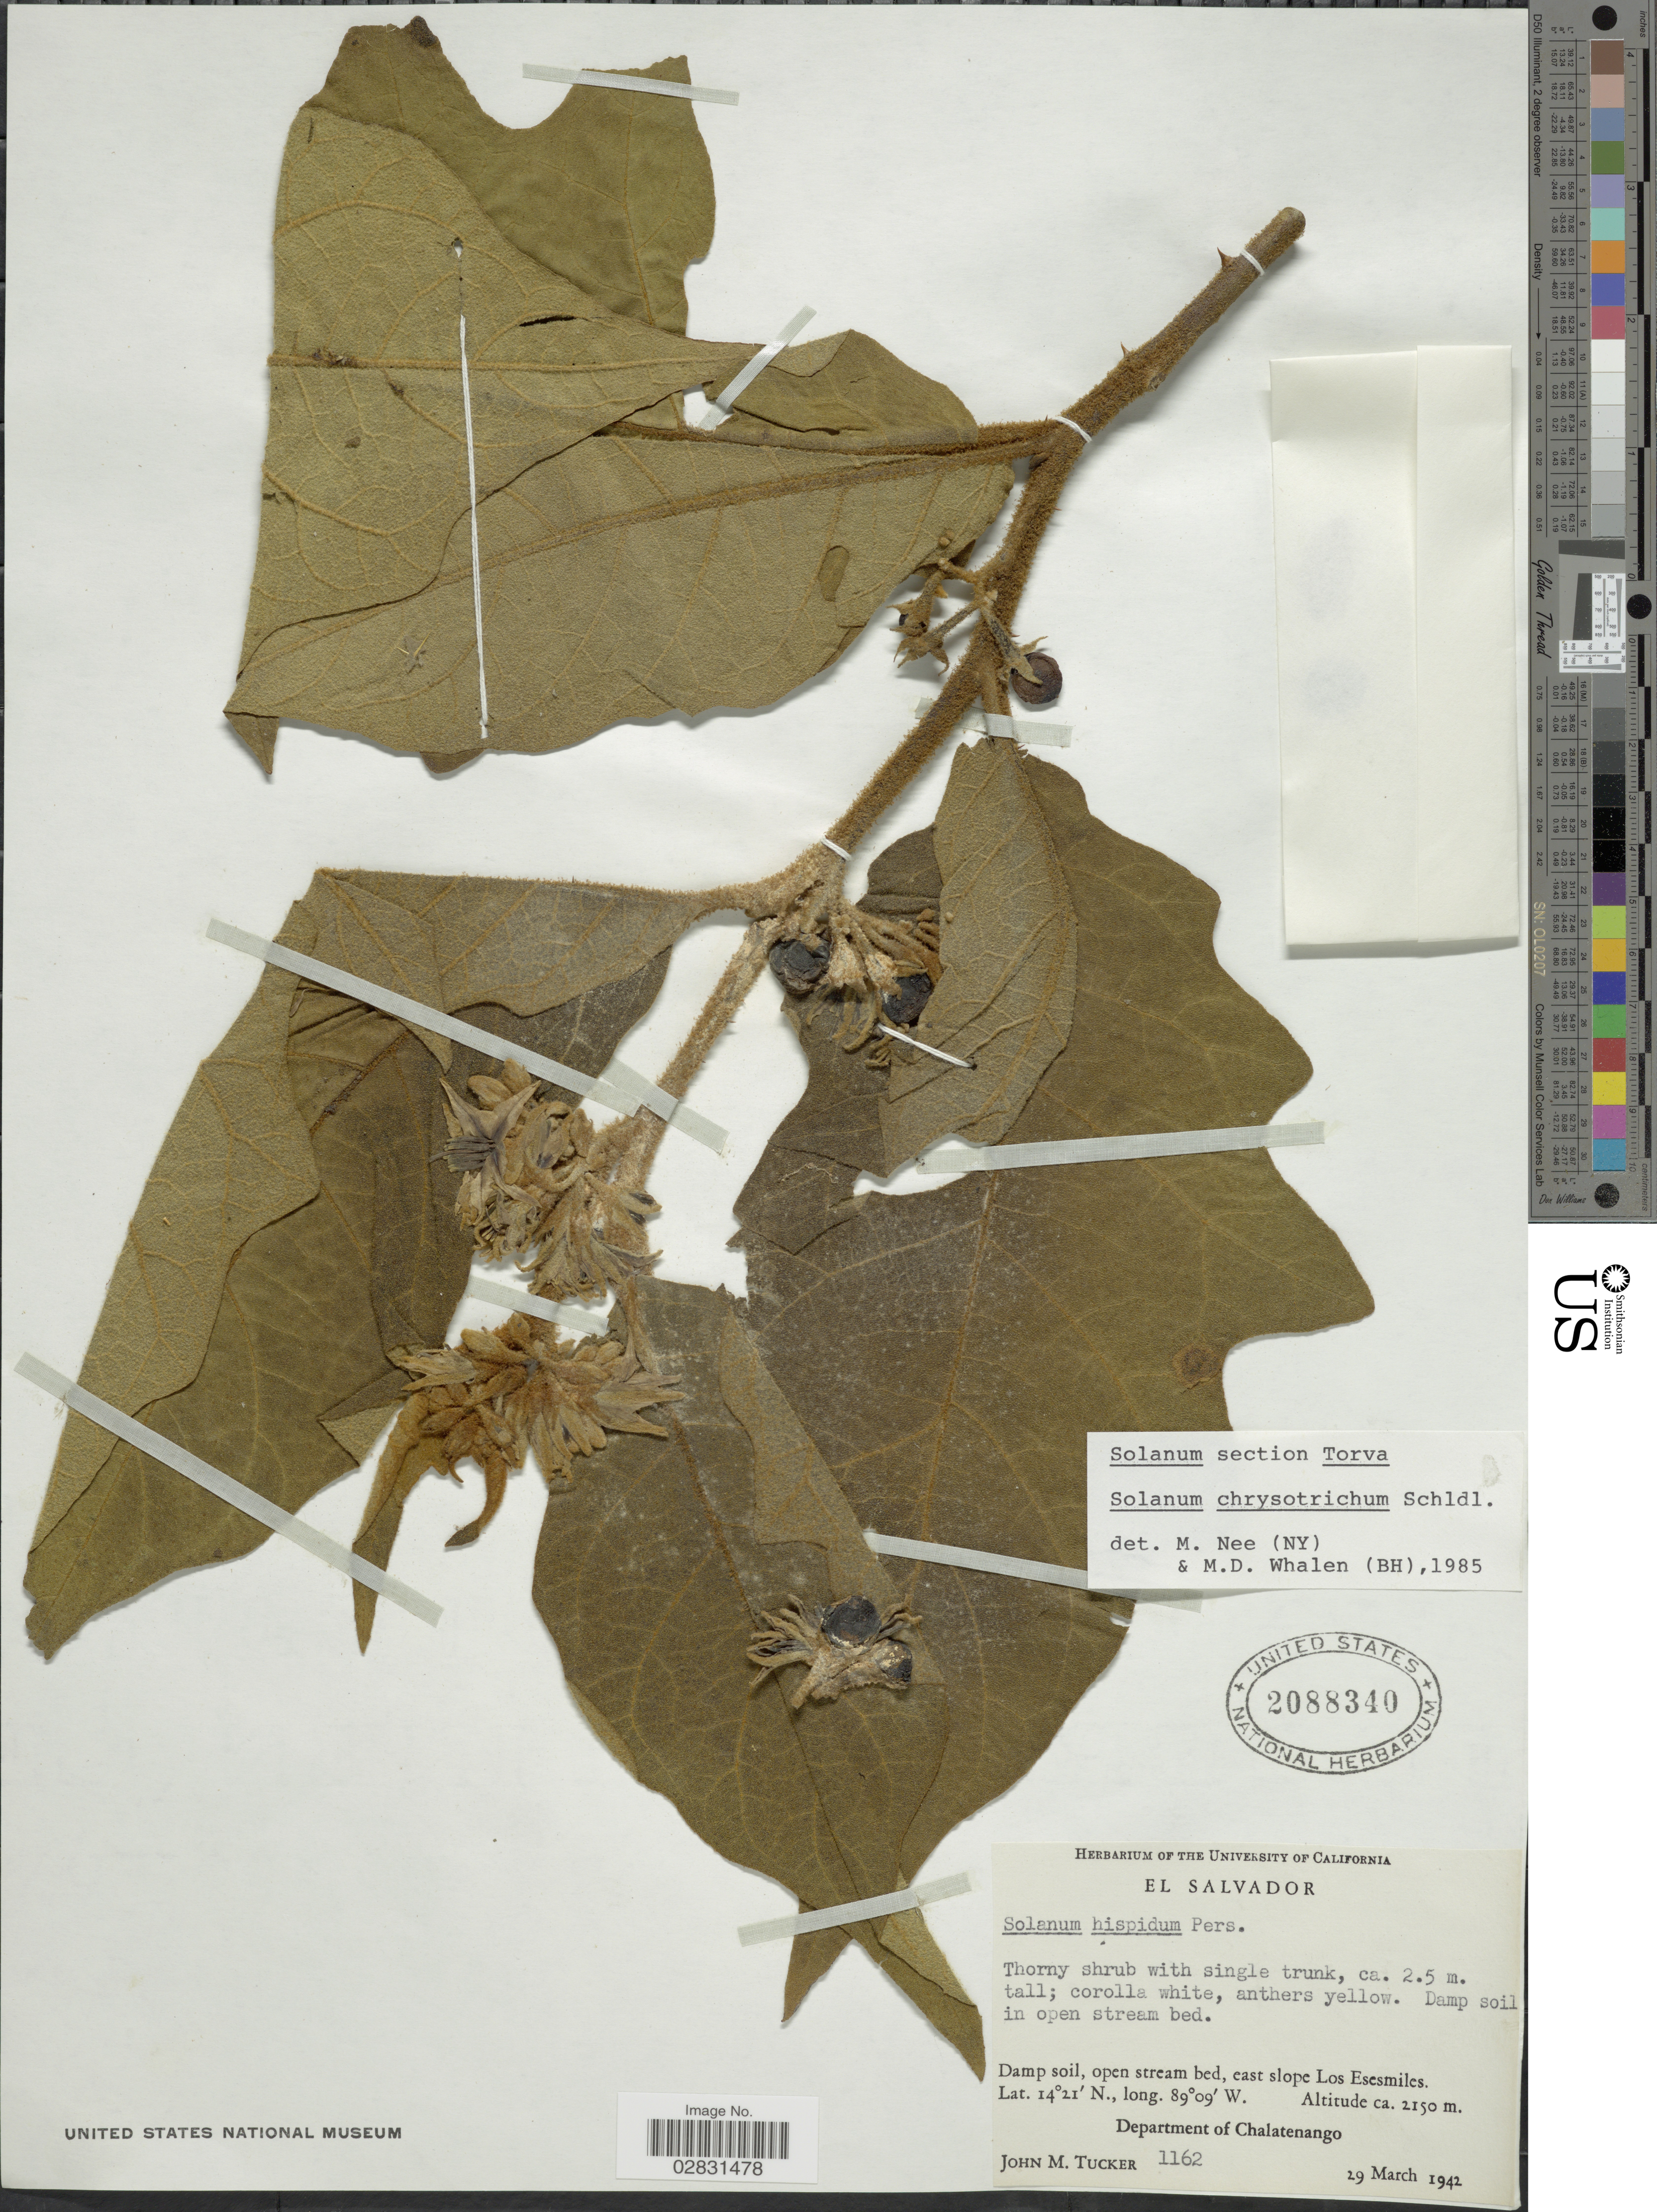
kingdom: Plantae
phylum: Tracheophyta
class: Magnoliopsida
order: Solanales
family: Solanaceae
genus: Solanum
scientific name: Solanum chrysotrichum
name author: Schltdl.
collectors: J. M. Tucker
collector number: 1162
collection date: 1942-03-29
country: El Salvador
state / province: Chalatenango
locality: Damp soil, open stream bed, east slope Los Esesmiles, Department of Chalatenango.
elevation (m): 2150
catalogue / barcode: US 2088340